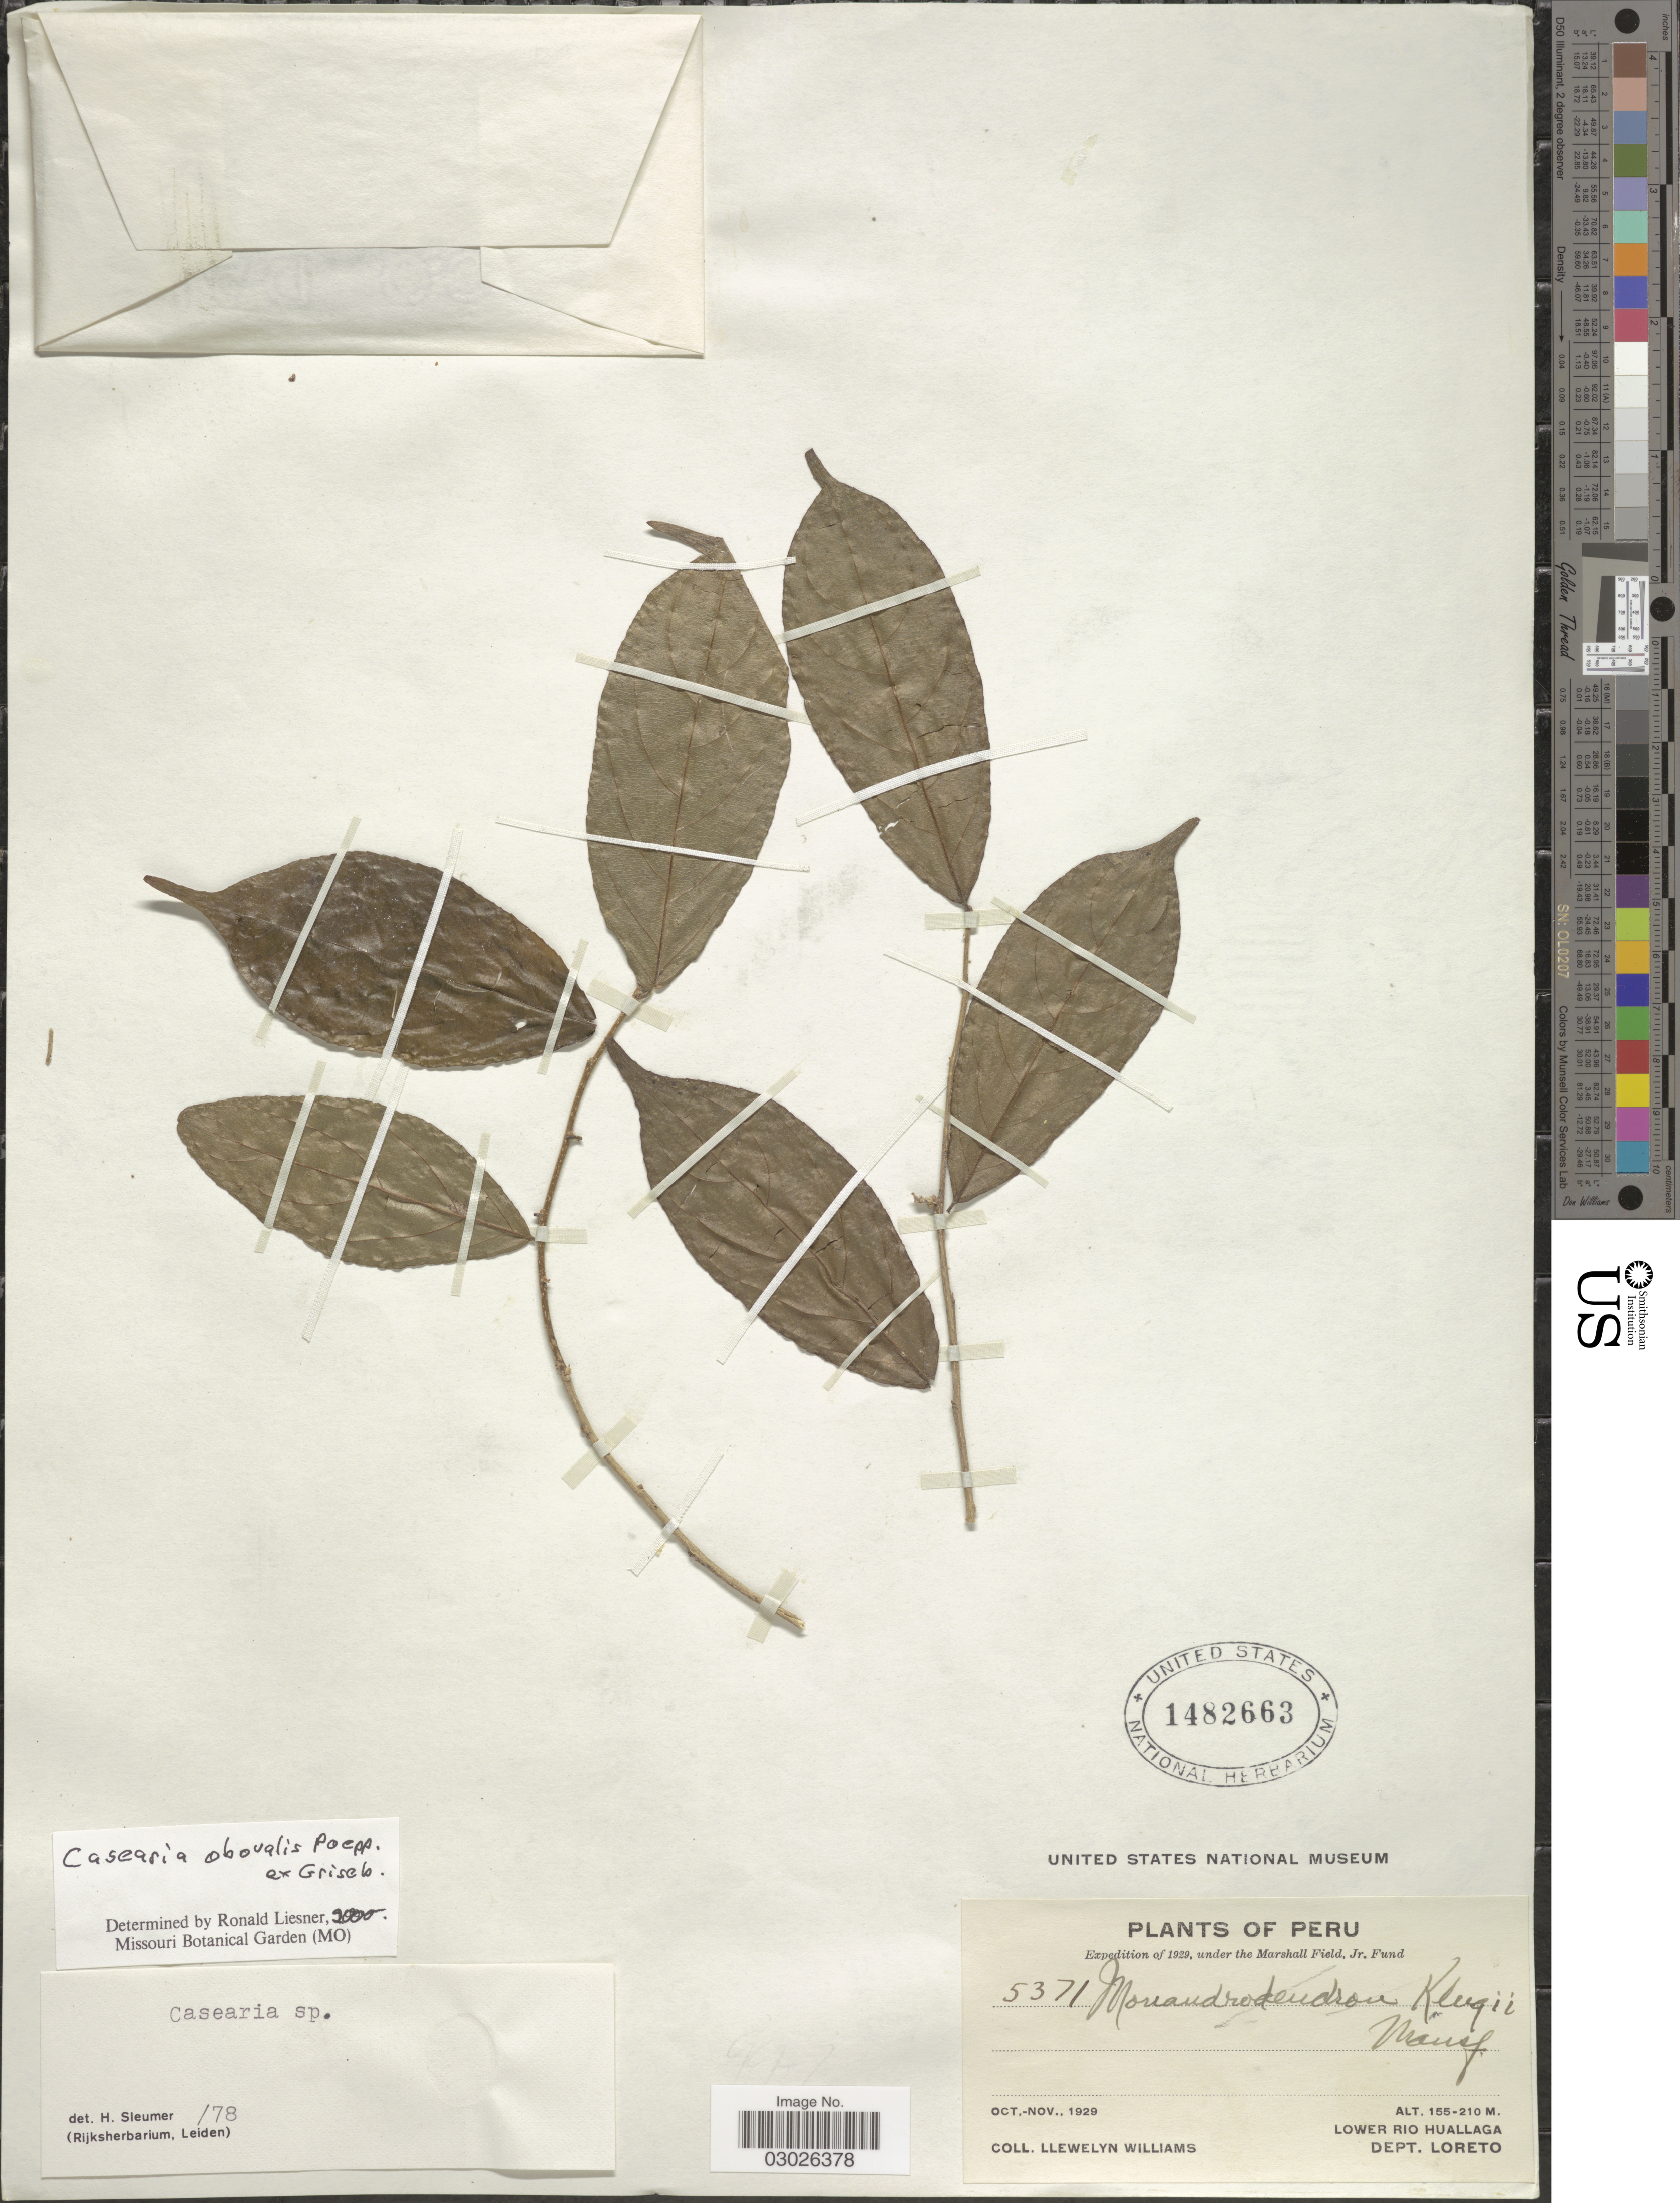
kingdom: Plantae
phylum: Tracheophyta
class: Magnoliopsida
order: Malpighiales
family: Salicaceae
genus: Casearia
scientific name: Casearia obovalis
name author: Poepp. ex Griseb.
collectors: Ll. Williams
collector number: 5371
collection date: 1929-10/1929-11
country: Peru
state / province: Loreto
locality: Lower Rio Huallaga. Dept. Loreto.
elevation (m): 155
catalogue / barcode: US 1482663